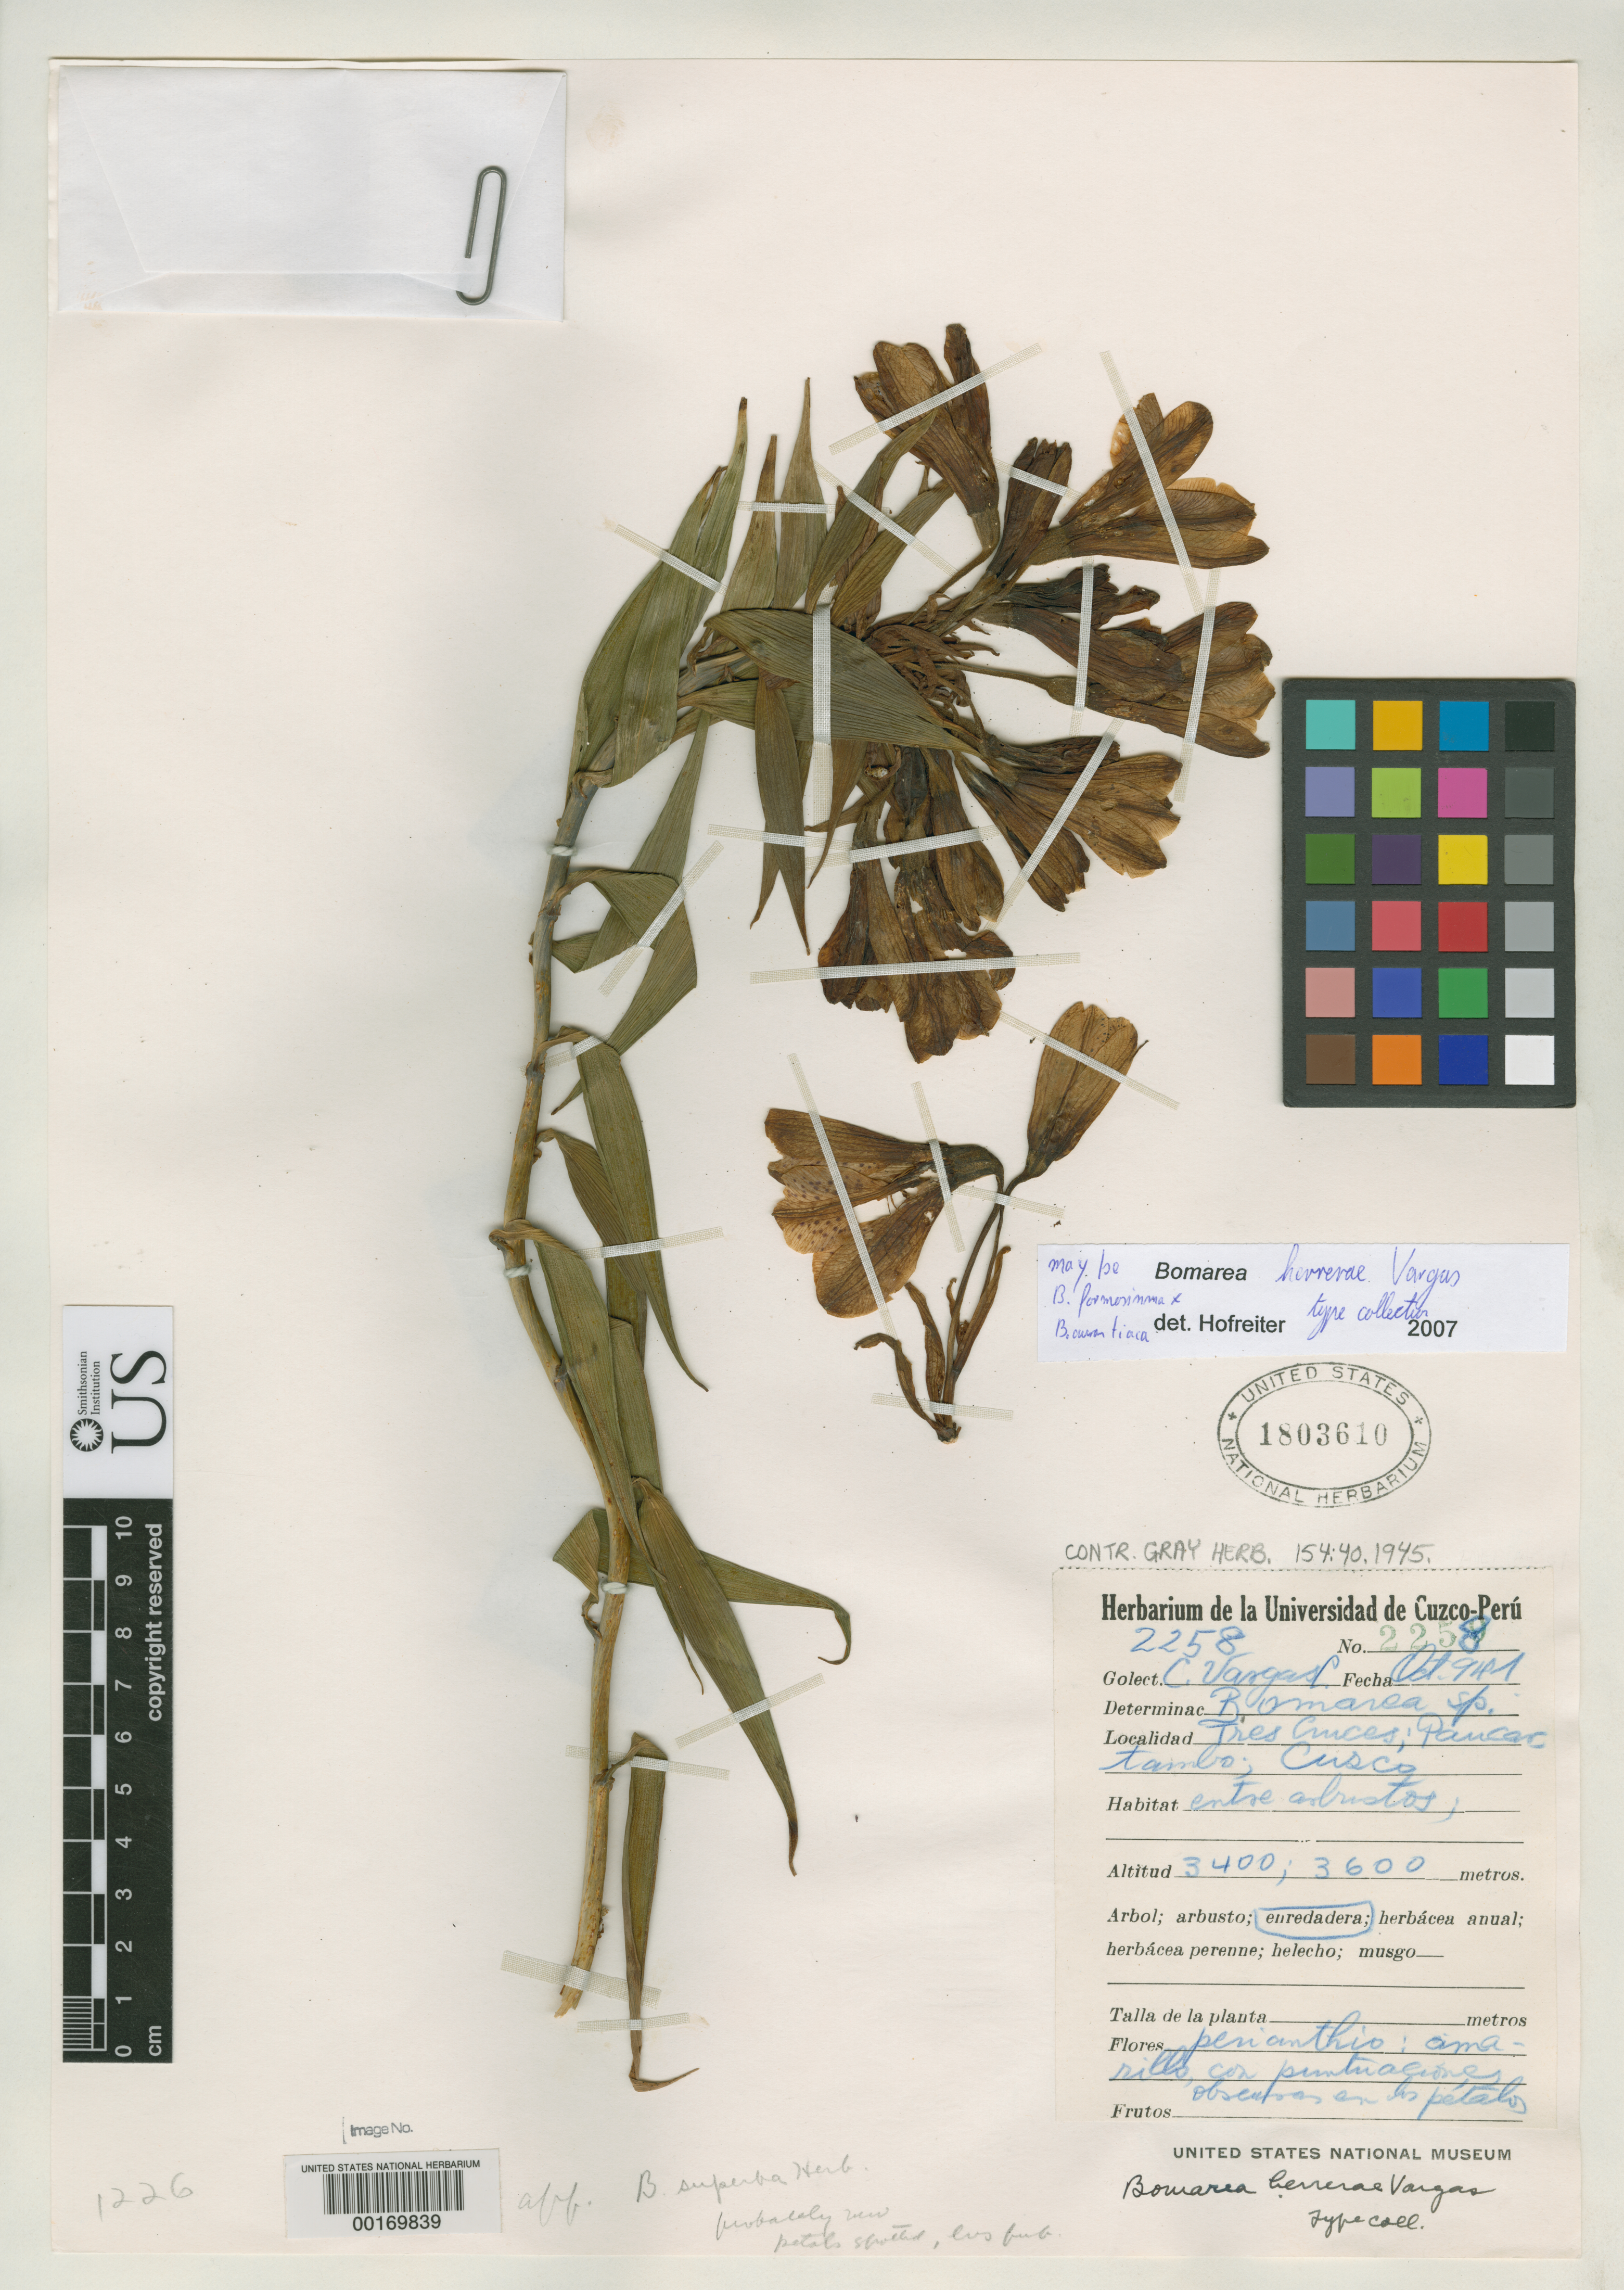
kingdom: Plantae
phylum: Tracheophyta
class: Liliopsida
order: Liliales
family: Alstroemeriaceae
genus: Bomarea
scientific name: Bomarea herrerae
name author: Vargas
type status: Isotype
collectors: C. Vargas C.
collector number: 2258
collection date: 1941-10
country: Peru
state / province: Cusco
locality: Tres Cruces, Paucartambo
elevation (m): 3400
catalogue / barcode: US 1803610